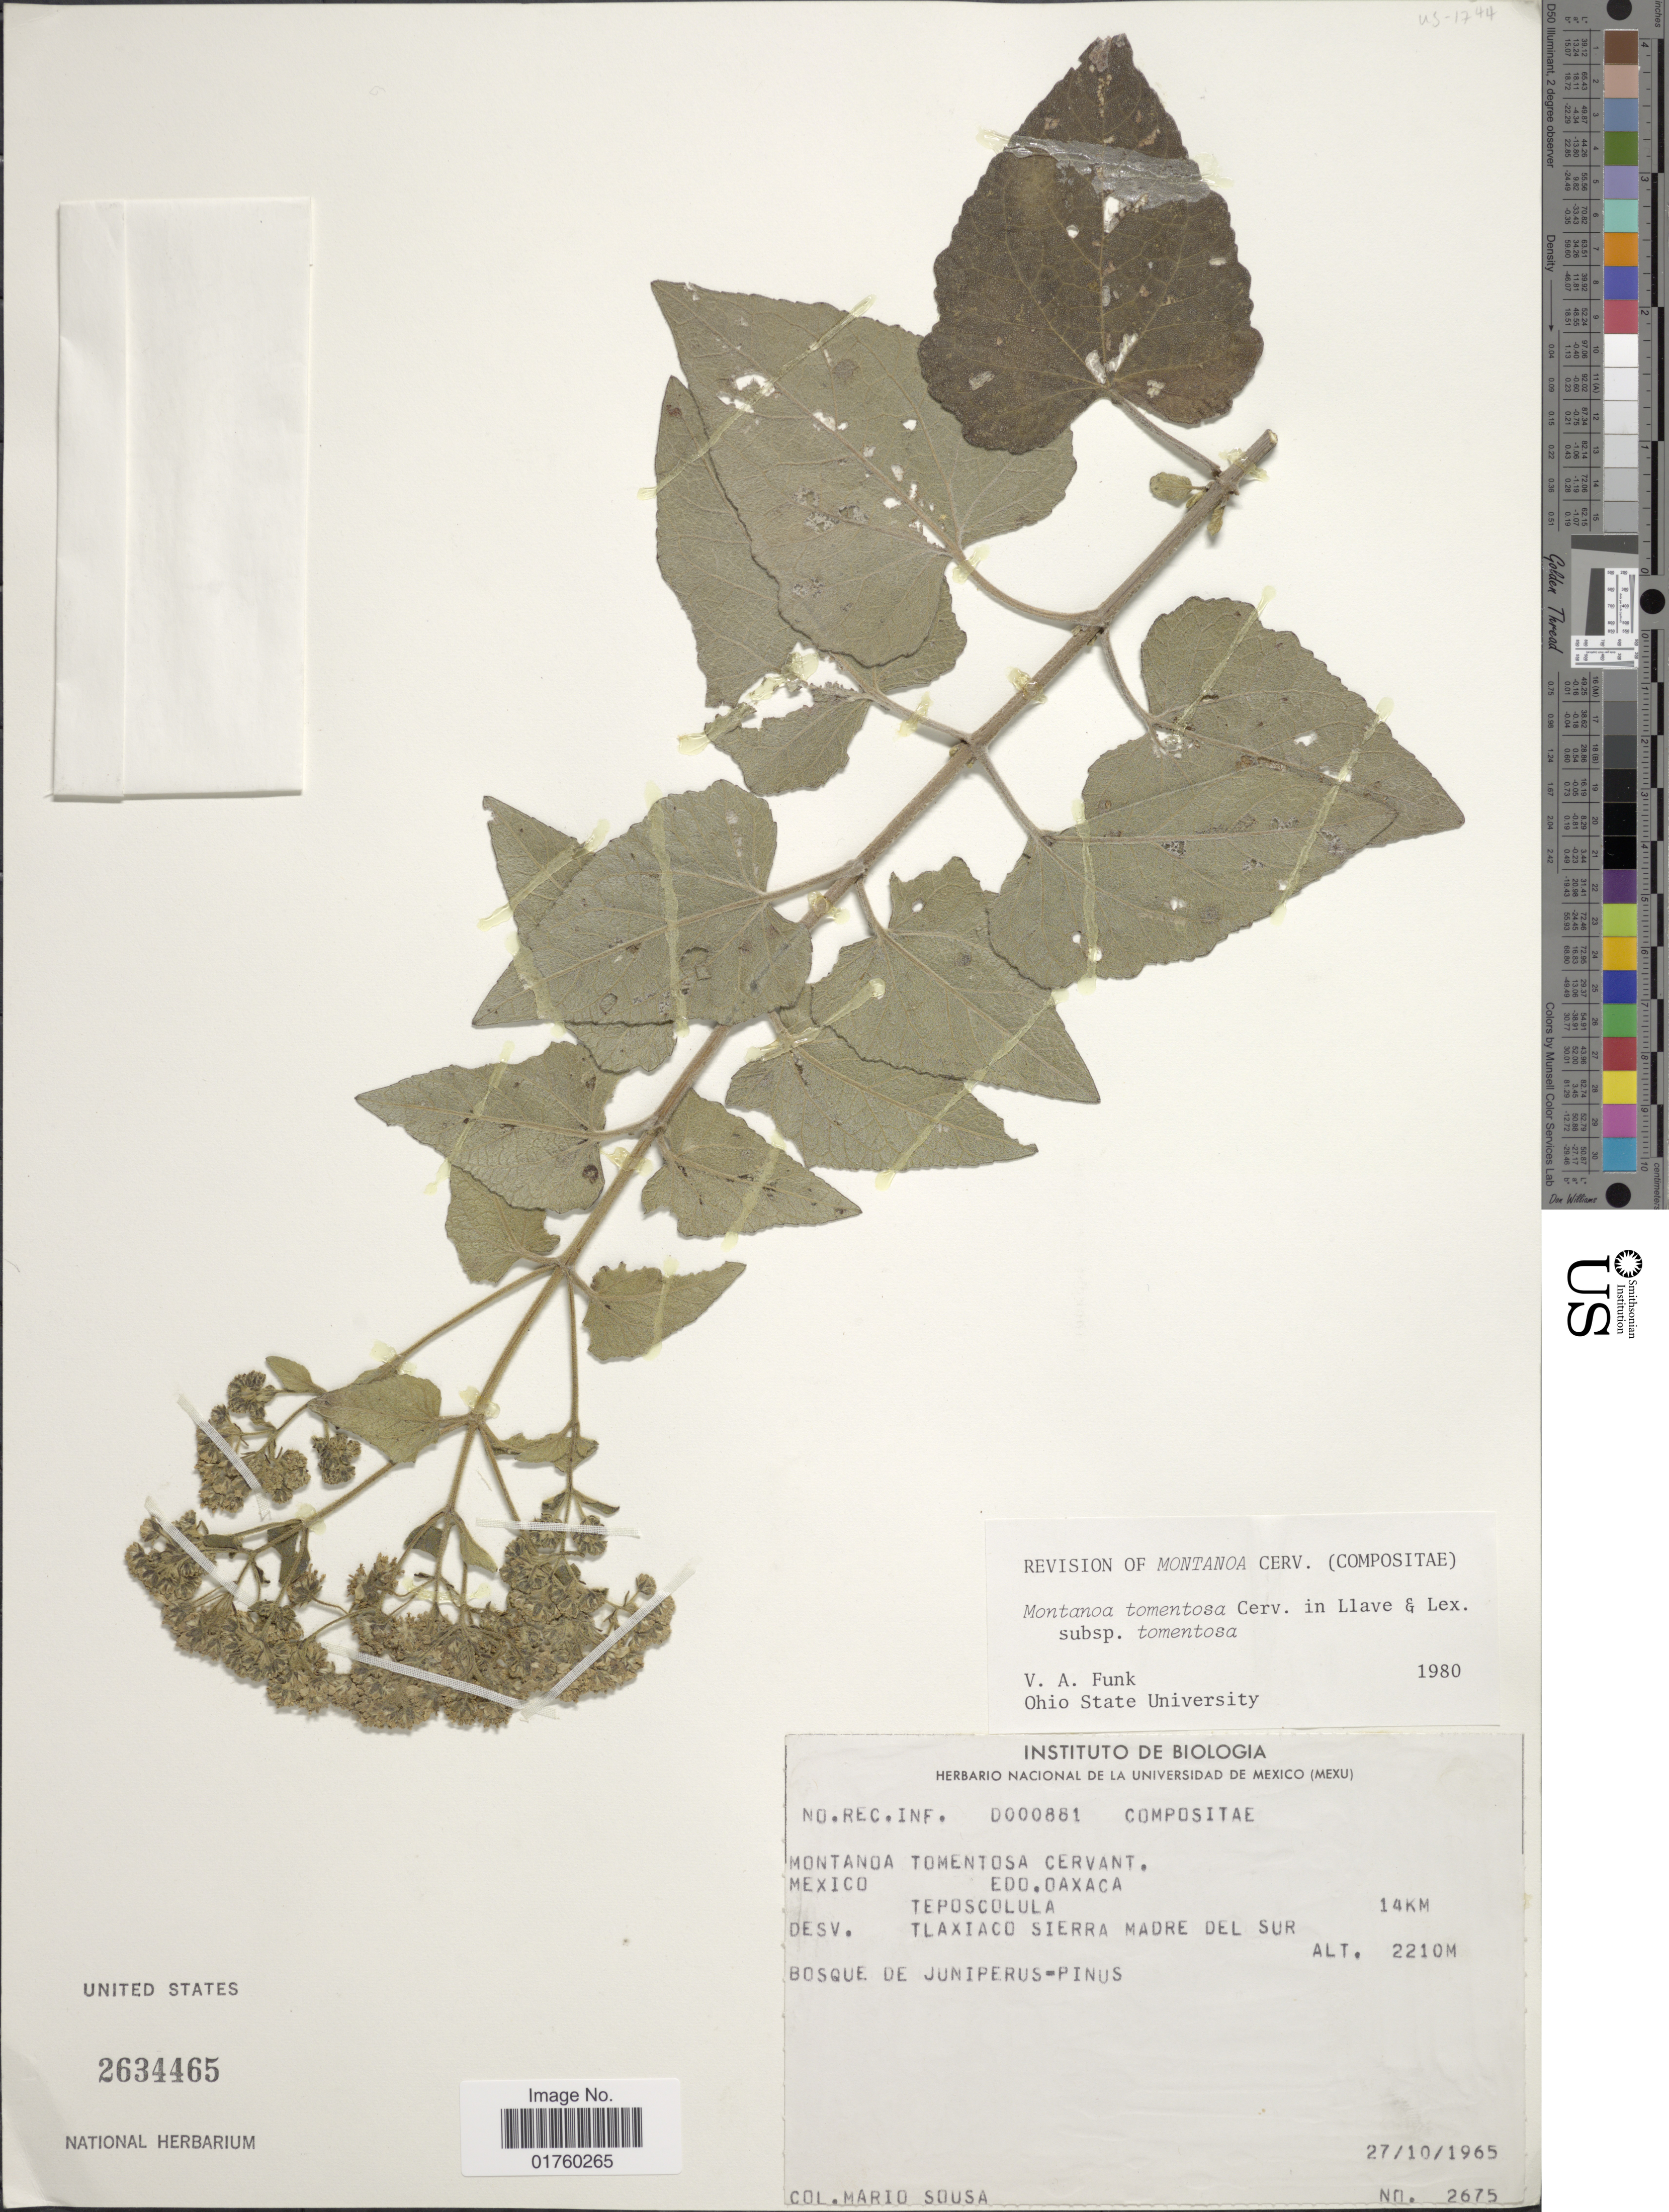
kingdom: Plantae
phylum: Tracheophyta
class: Magnoliopsida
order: Asterales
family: Asteraceae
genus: Montanoa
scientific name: Montanoa tomentosa subsp. tomentosa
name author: Cerv.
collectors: M. Sousa S.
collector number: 2675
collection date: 1965-10-27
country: Mexico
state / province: Oaxaca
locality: Teposcolula, 14 km, Desv. Tlaxiaco Sierra Madre del Sur.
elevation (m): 2210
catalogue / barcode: US 2634465